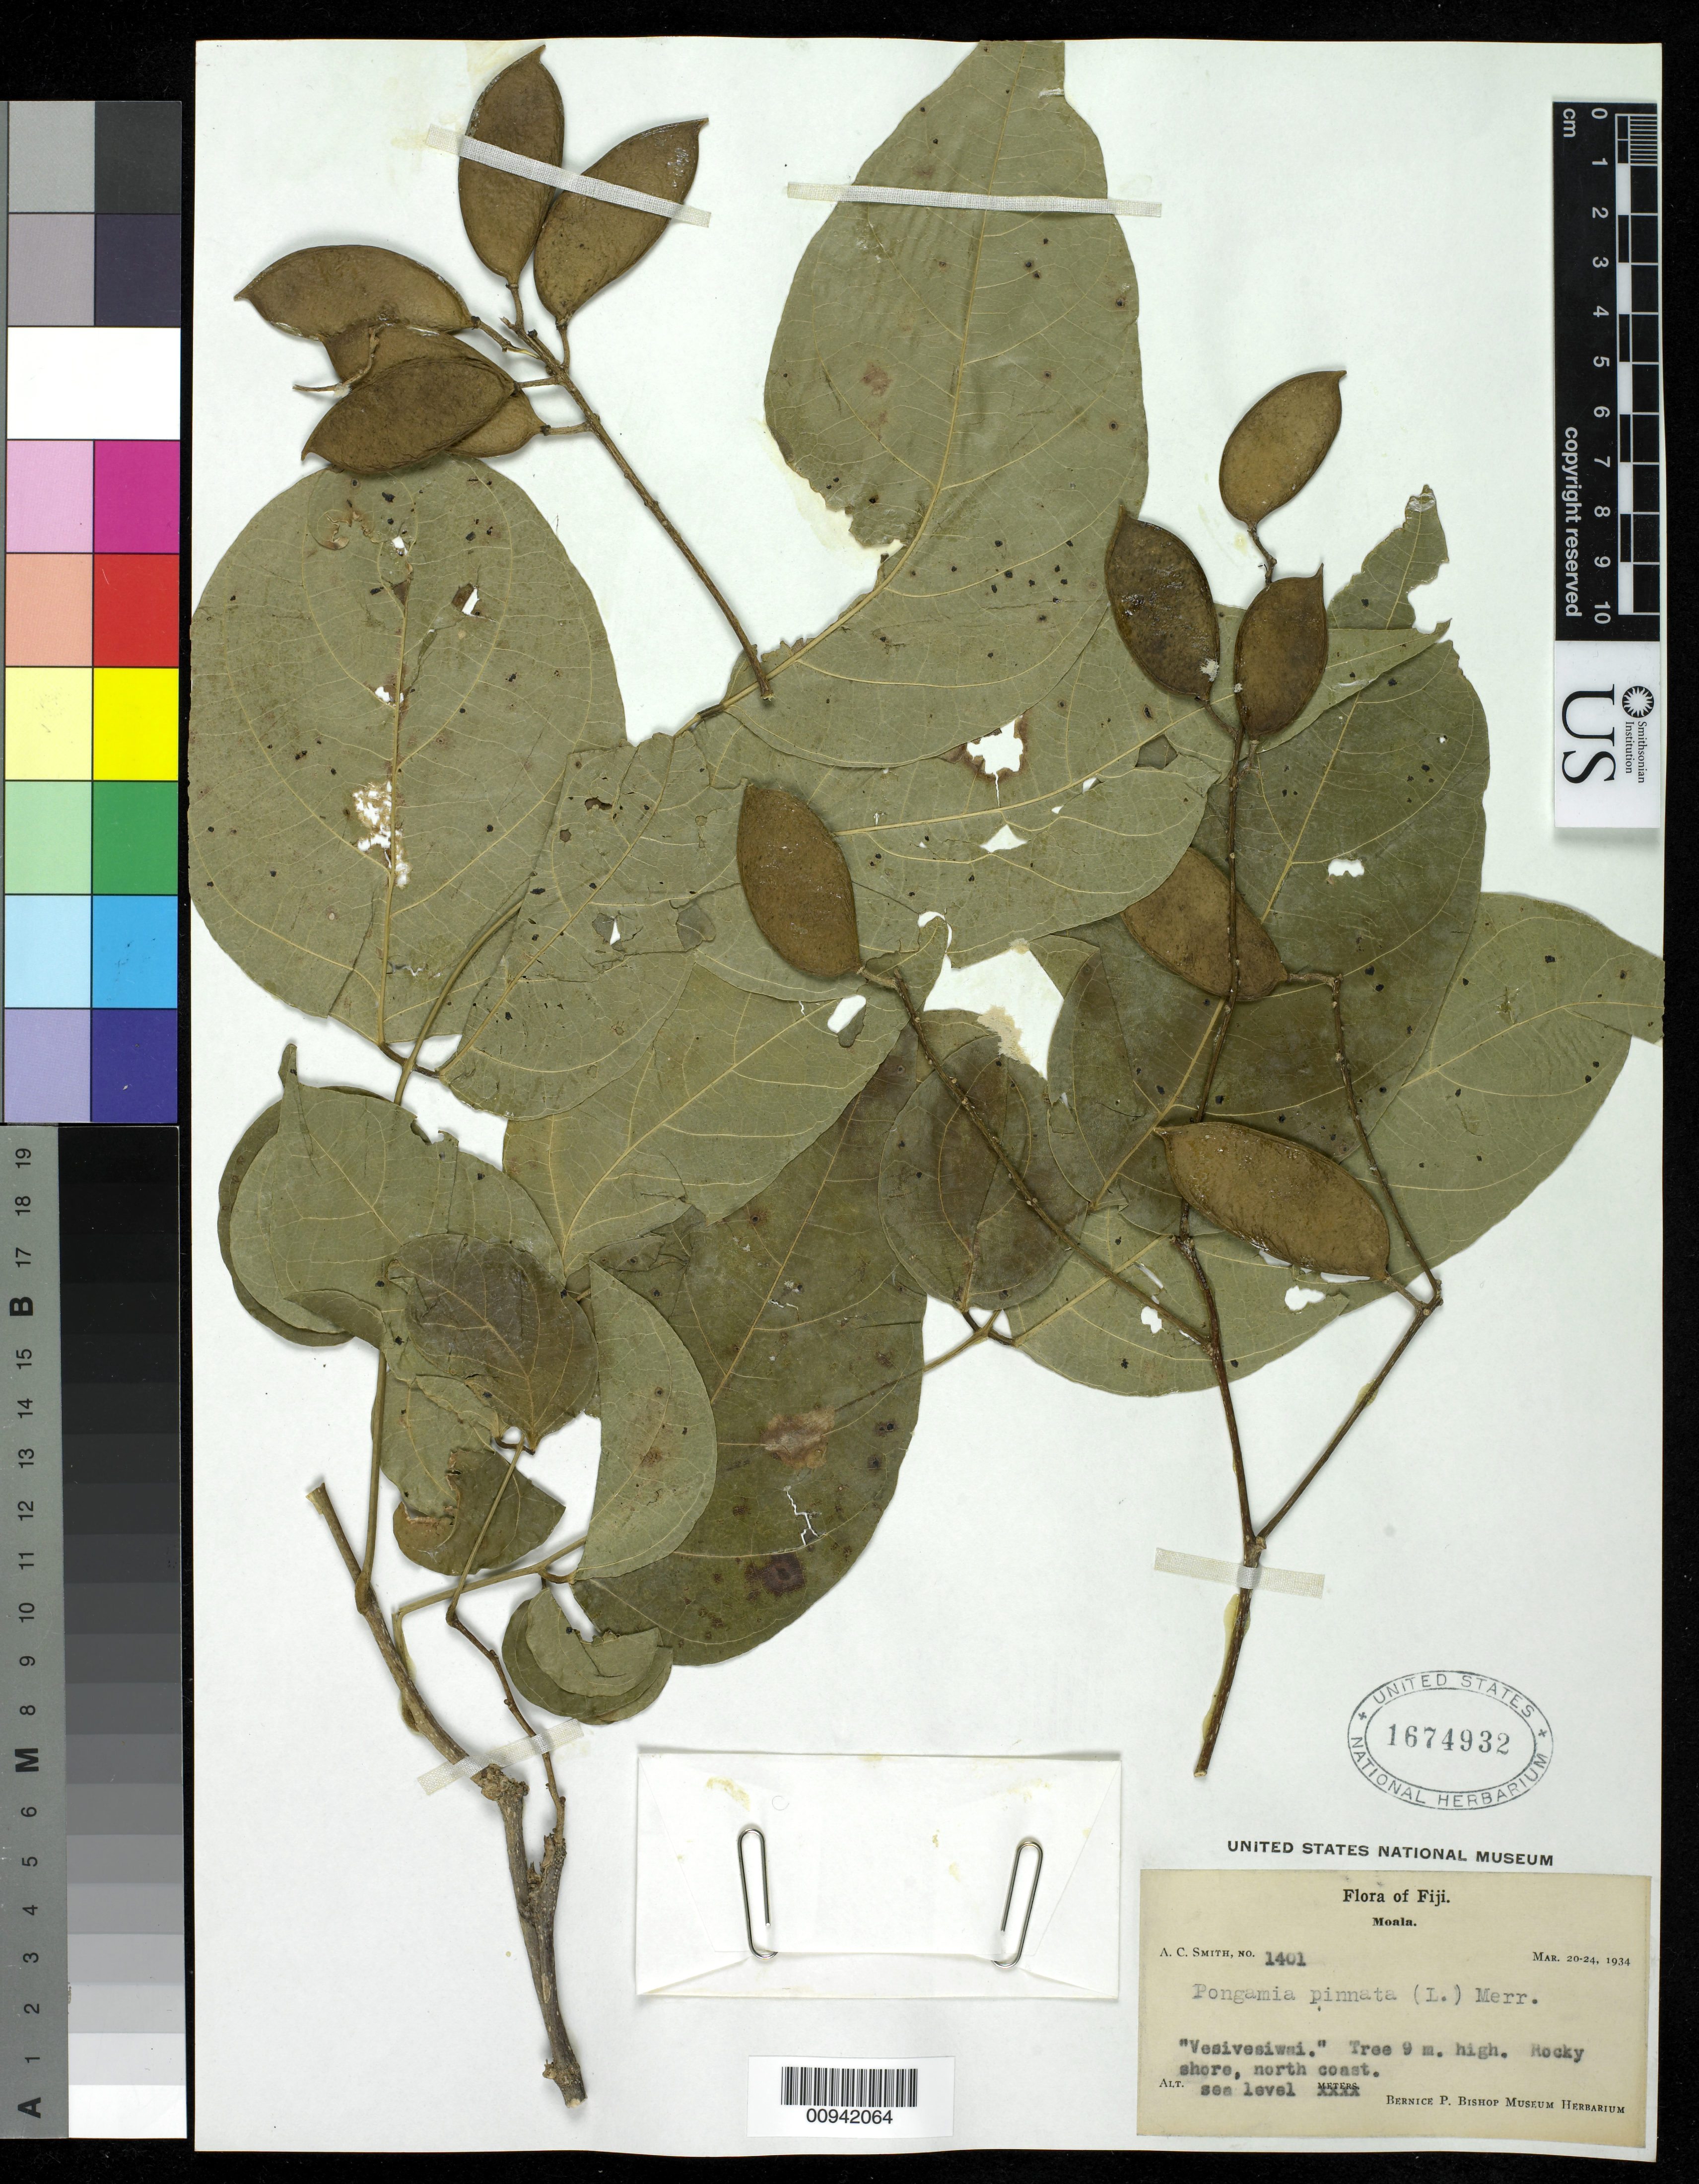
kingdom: Plantae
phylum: Tracheophyta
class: Magnoliopsida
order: Fabales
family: Fabaceae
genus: Millettia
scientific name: Millettia pinnata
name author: (L.) Panigrahi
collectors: C. A. Smith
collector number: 1401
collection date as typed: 20 Mar 1934 to 24 Mar 1934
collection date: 1934-03-20/1934-03-24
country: Fiji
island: Moala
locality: North coast, rocky shore.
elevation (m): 0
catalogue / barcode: US 1674932